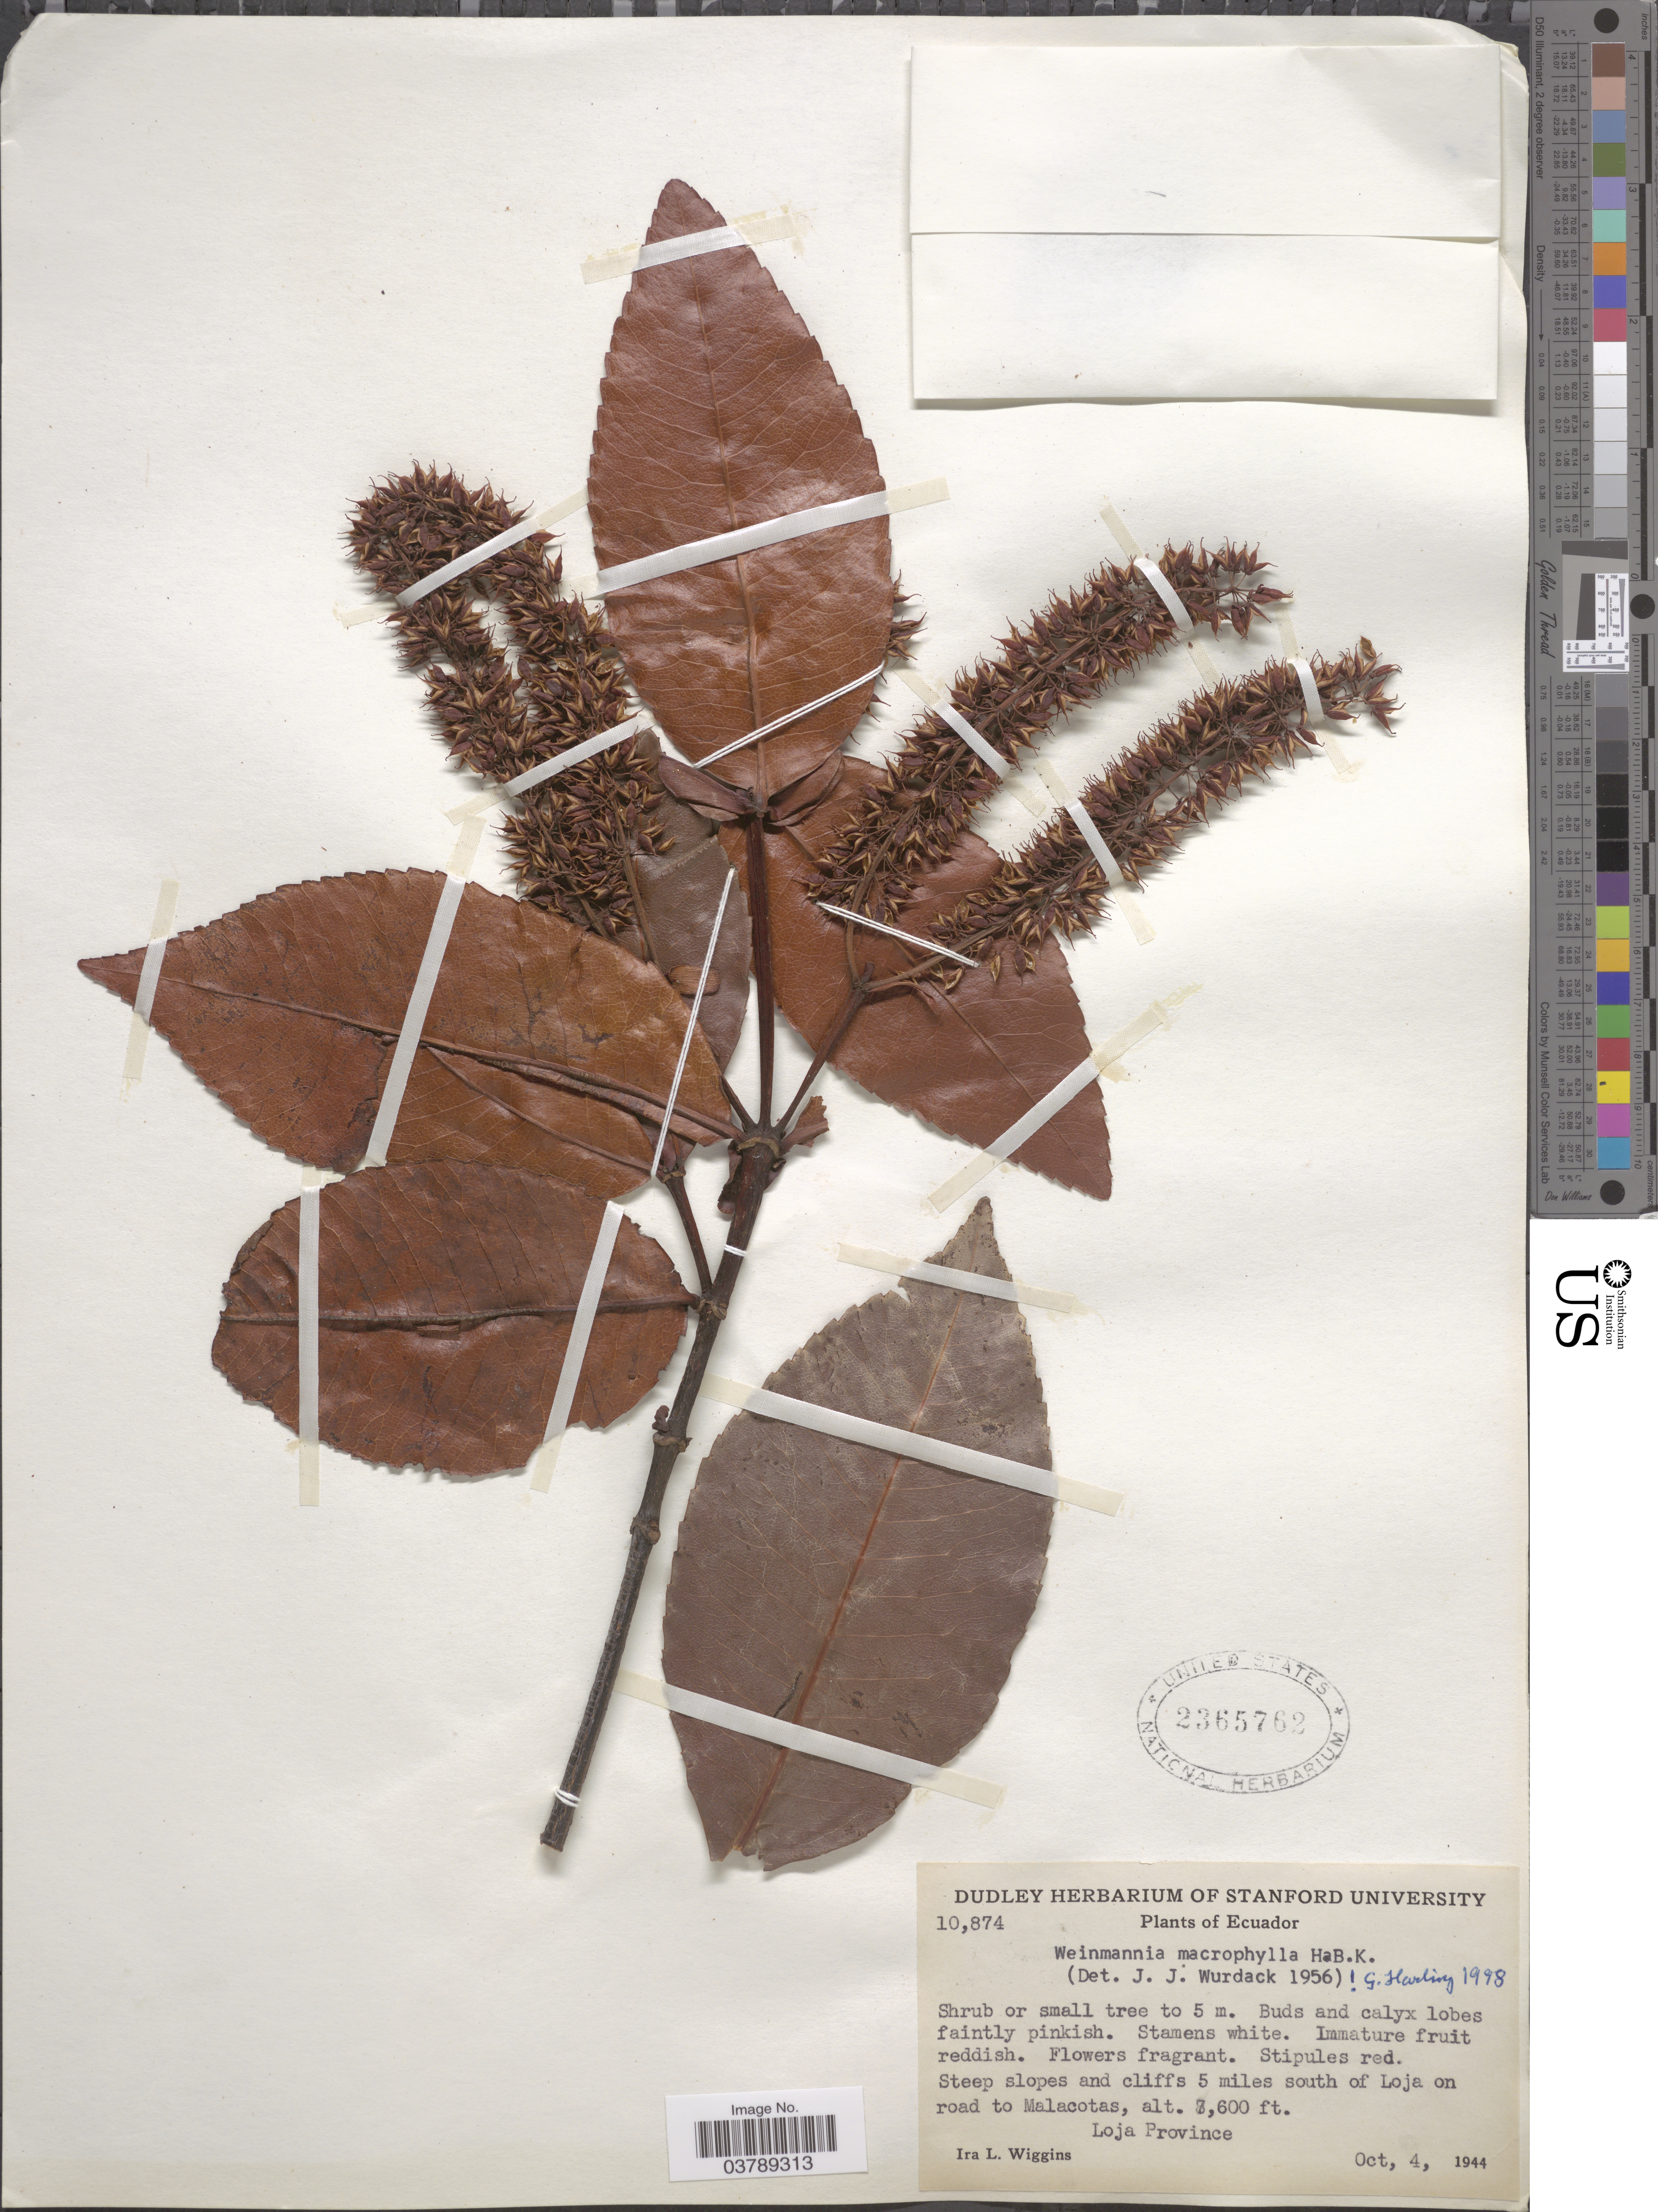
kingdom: Plantae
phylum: Tracheophyta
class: Magnoliopsida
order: Oxalidales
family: Cunoniaceae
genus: Weinmannia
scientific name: Weinmannia macrophylla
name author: Kunth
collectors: I. L. Wiggins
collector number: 10874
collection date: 1944-10-04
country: Ecuador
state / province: Loja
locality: Steep slopes and cliffs 5 miles south of Loja on road to Malacotas.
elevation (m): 2316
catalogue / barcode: US 2365762